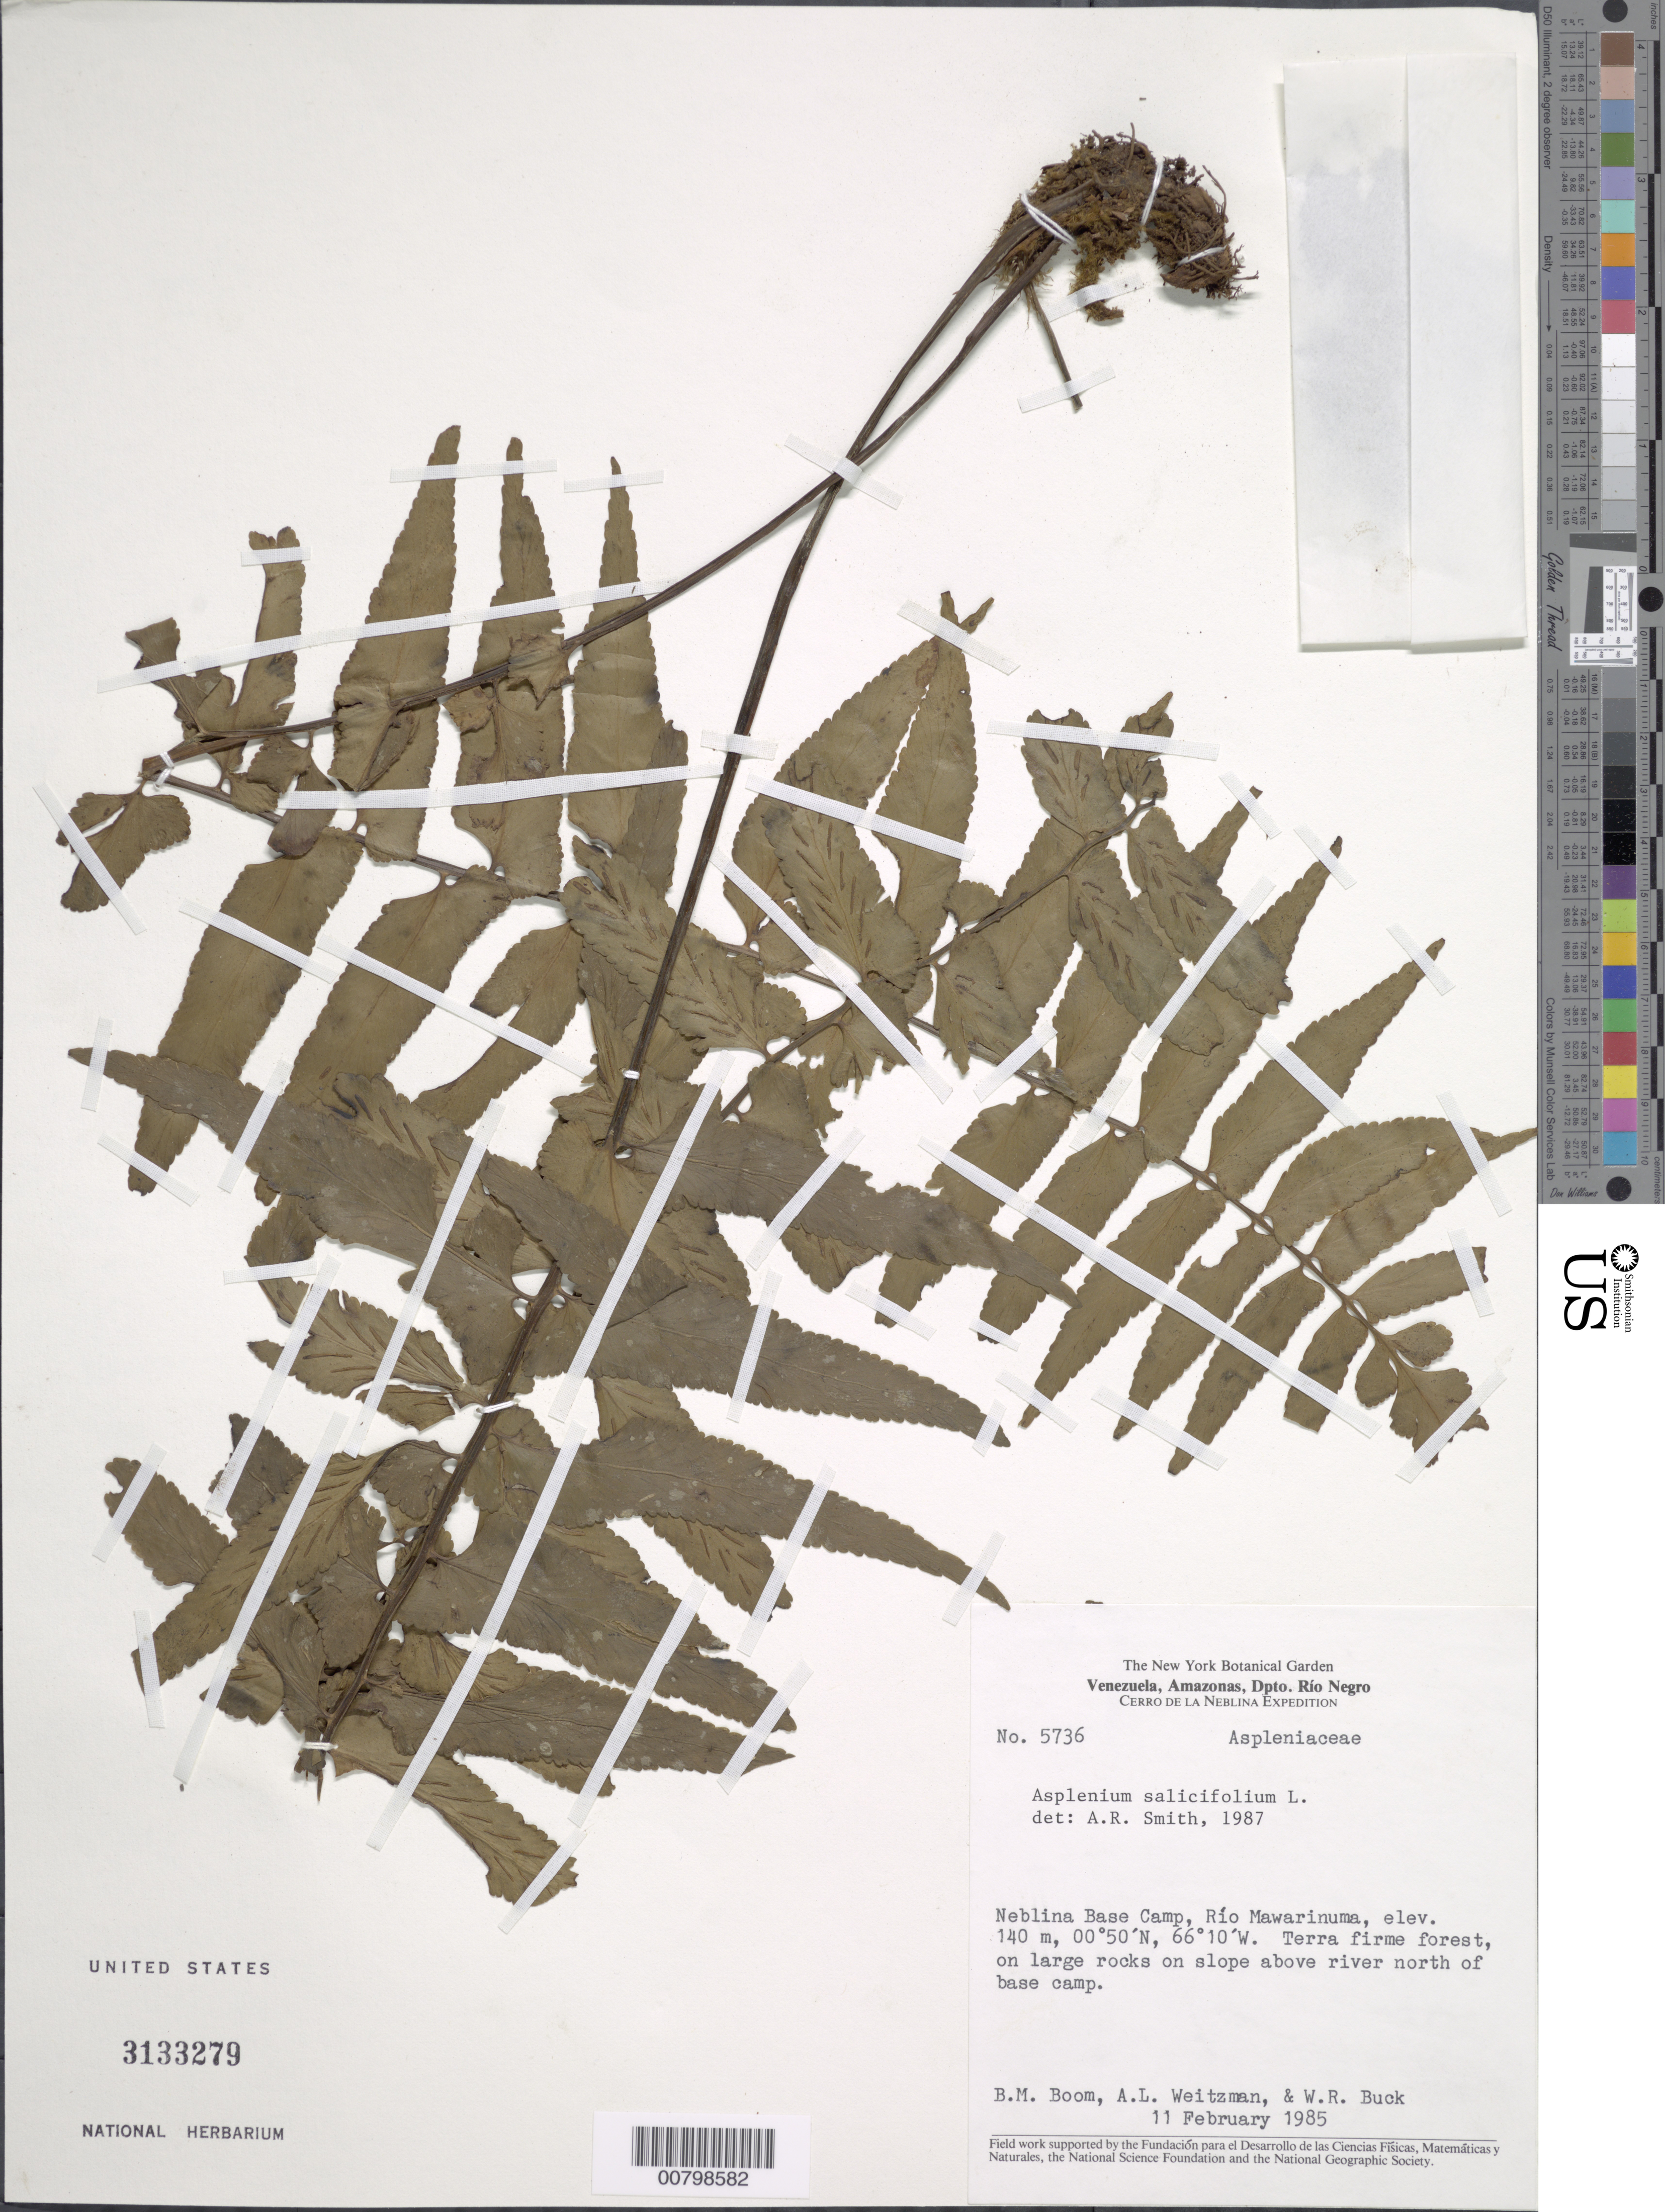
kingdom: Plantae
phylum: Tracheophyta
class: Polypodiopsida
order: Polypodiales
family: Aspleniaceae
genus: Asplenium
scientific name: Asplenium salicifolium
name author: L.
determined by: Smith, Alan R., (UC)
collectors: B. M. Boom, A. L. Weitzman & W. R. Buck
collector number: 5736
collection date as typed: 11-Feb-85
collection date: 1985-02-11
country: Venezuela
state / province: Amazonas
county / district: Río Negro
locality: Cerro de la Neblina Base Camp, Río Mawarinuma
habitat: Terra firme forest, on large rocks on slope above river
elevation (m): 140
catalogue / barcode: US 3133279